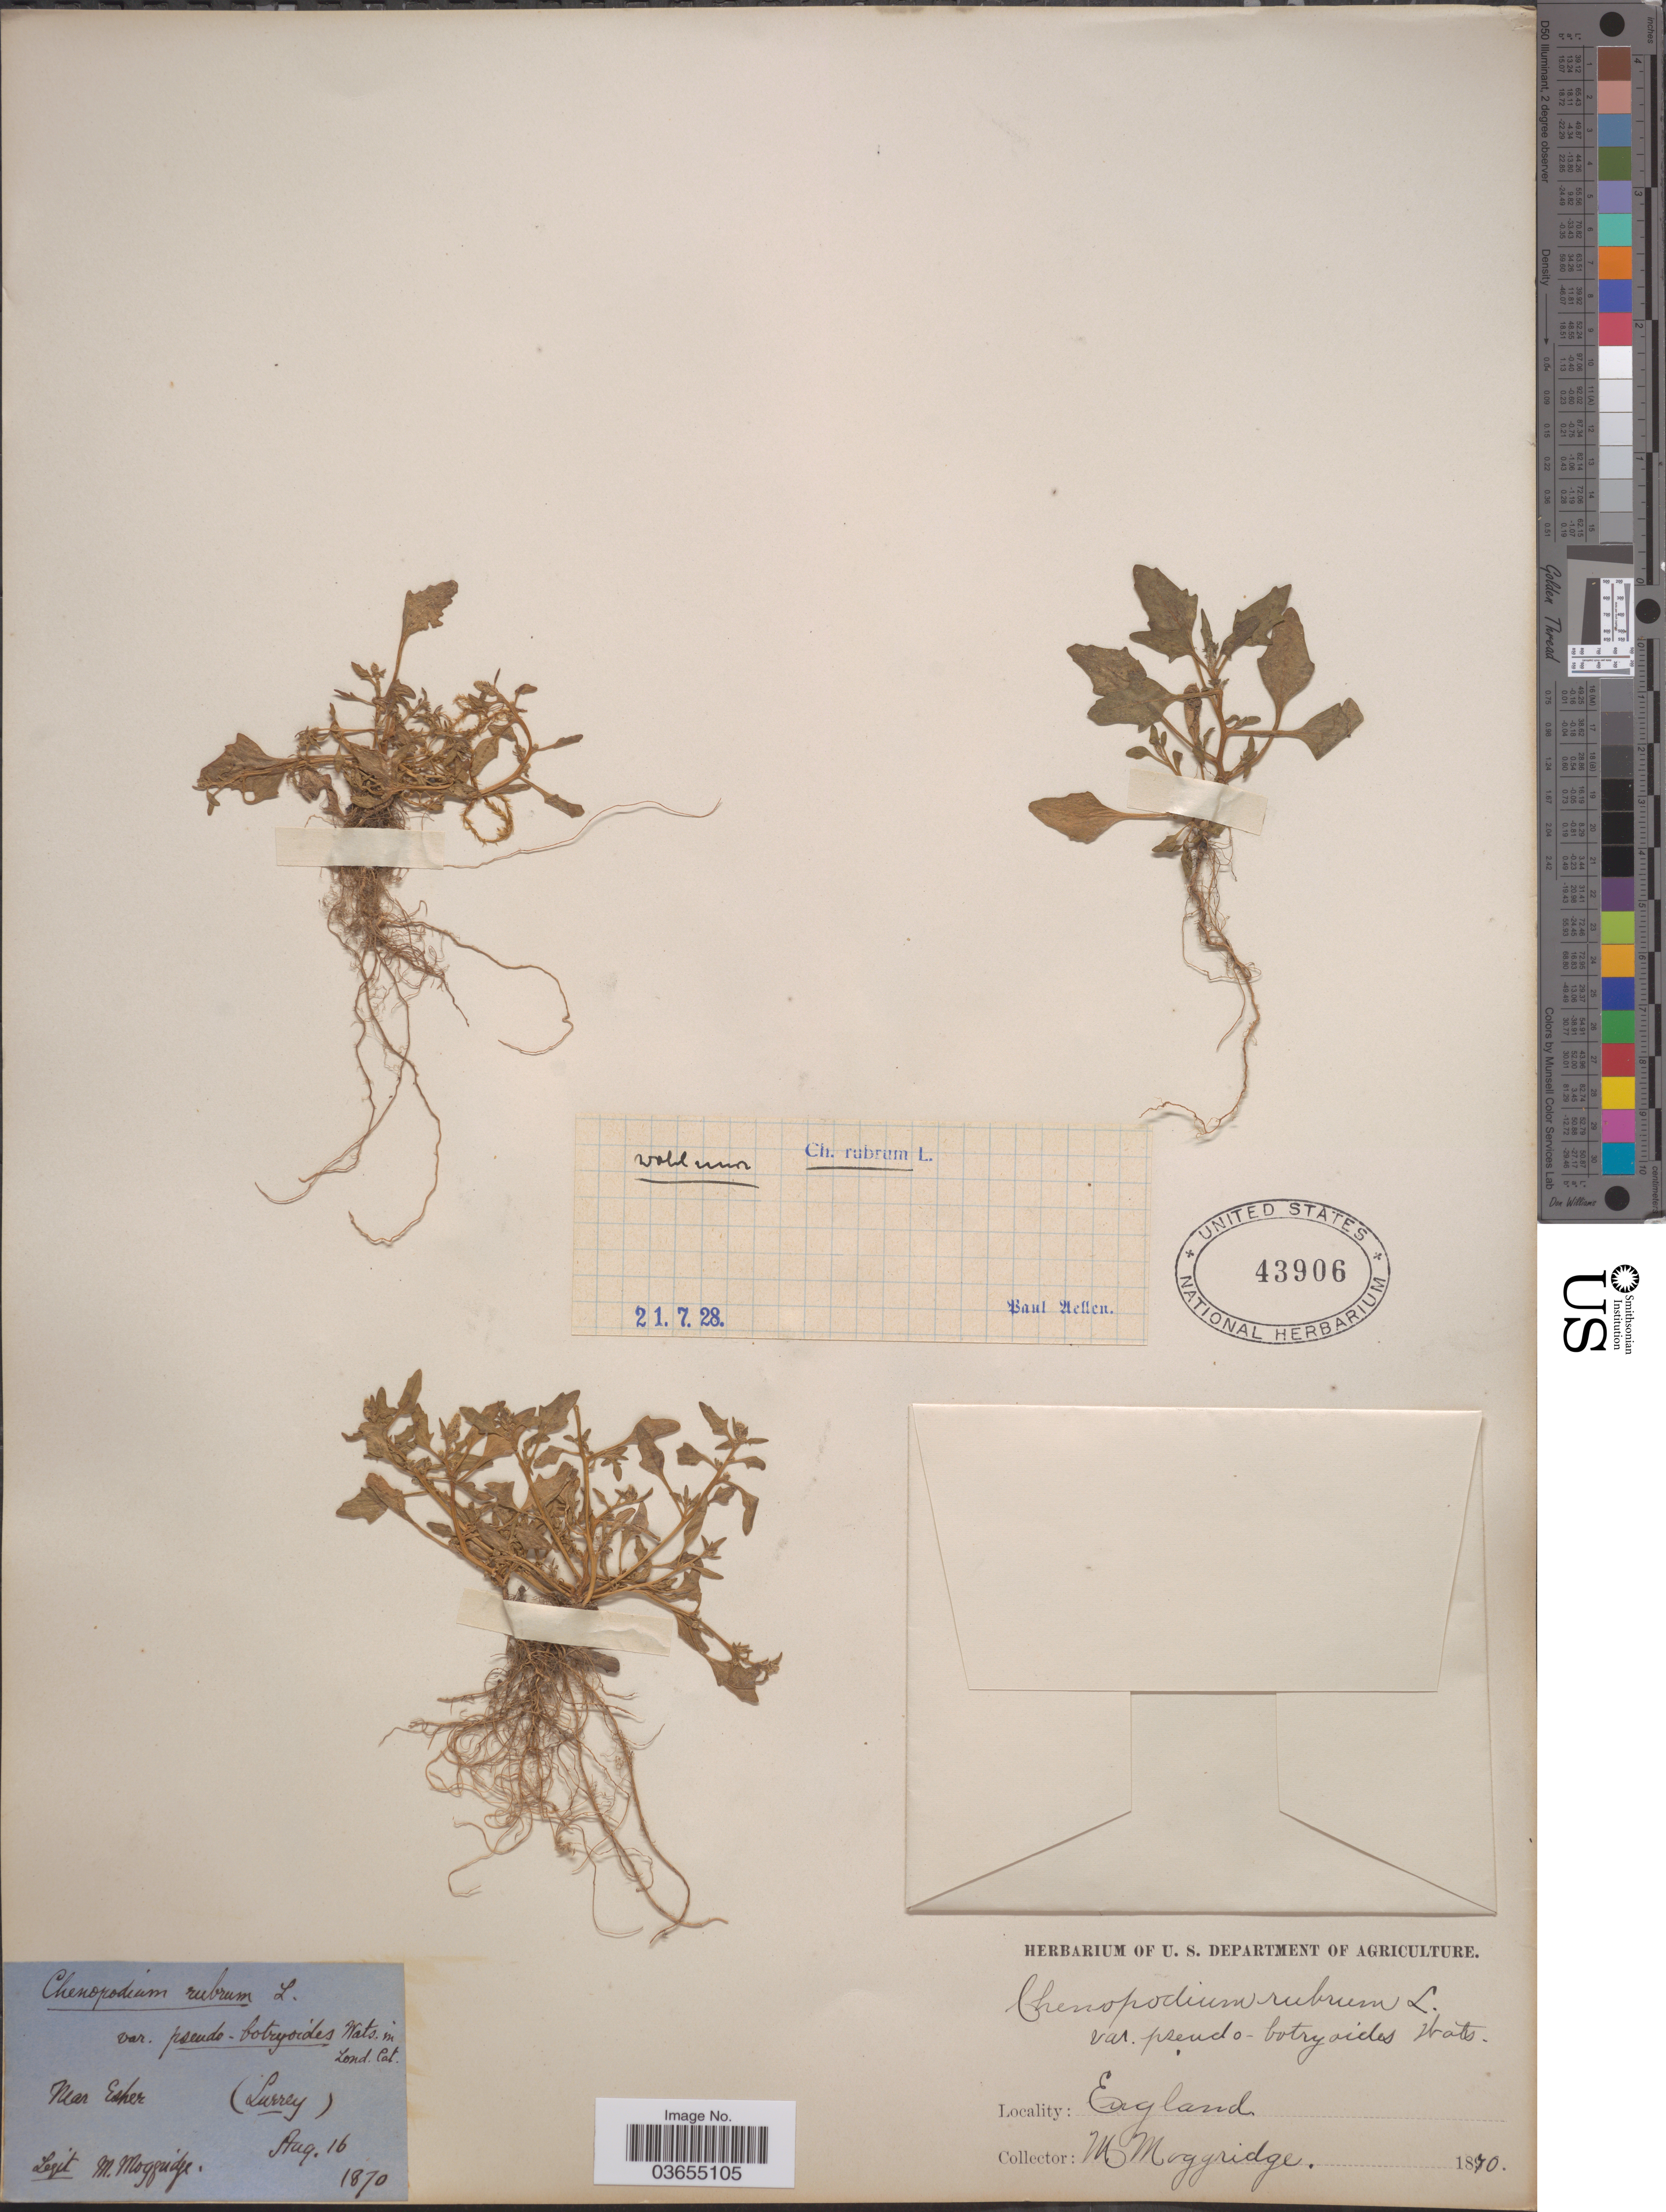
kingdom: Plantae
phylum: Tracheophyta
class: Magnoliopsida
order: Caryophyllales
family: Amaranthaceae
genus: Chenopodium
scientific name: Chenopodium rubrum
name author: L.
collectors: M. Moggridge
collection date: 1870-08-16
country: United Kingdom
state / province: England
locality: Near Esher (Surrey).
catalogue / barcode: US 43906